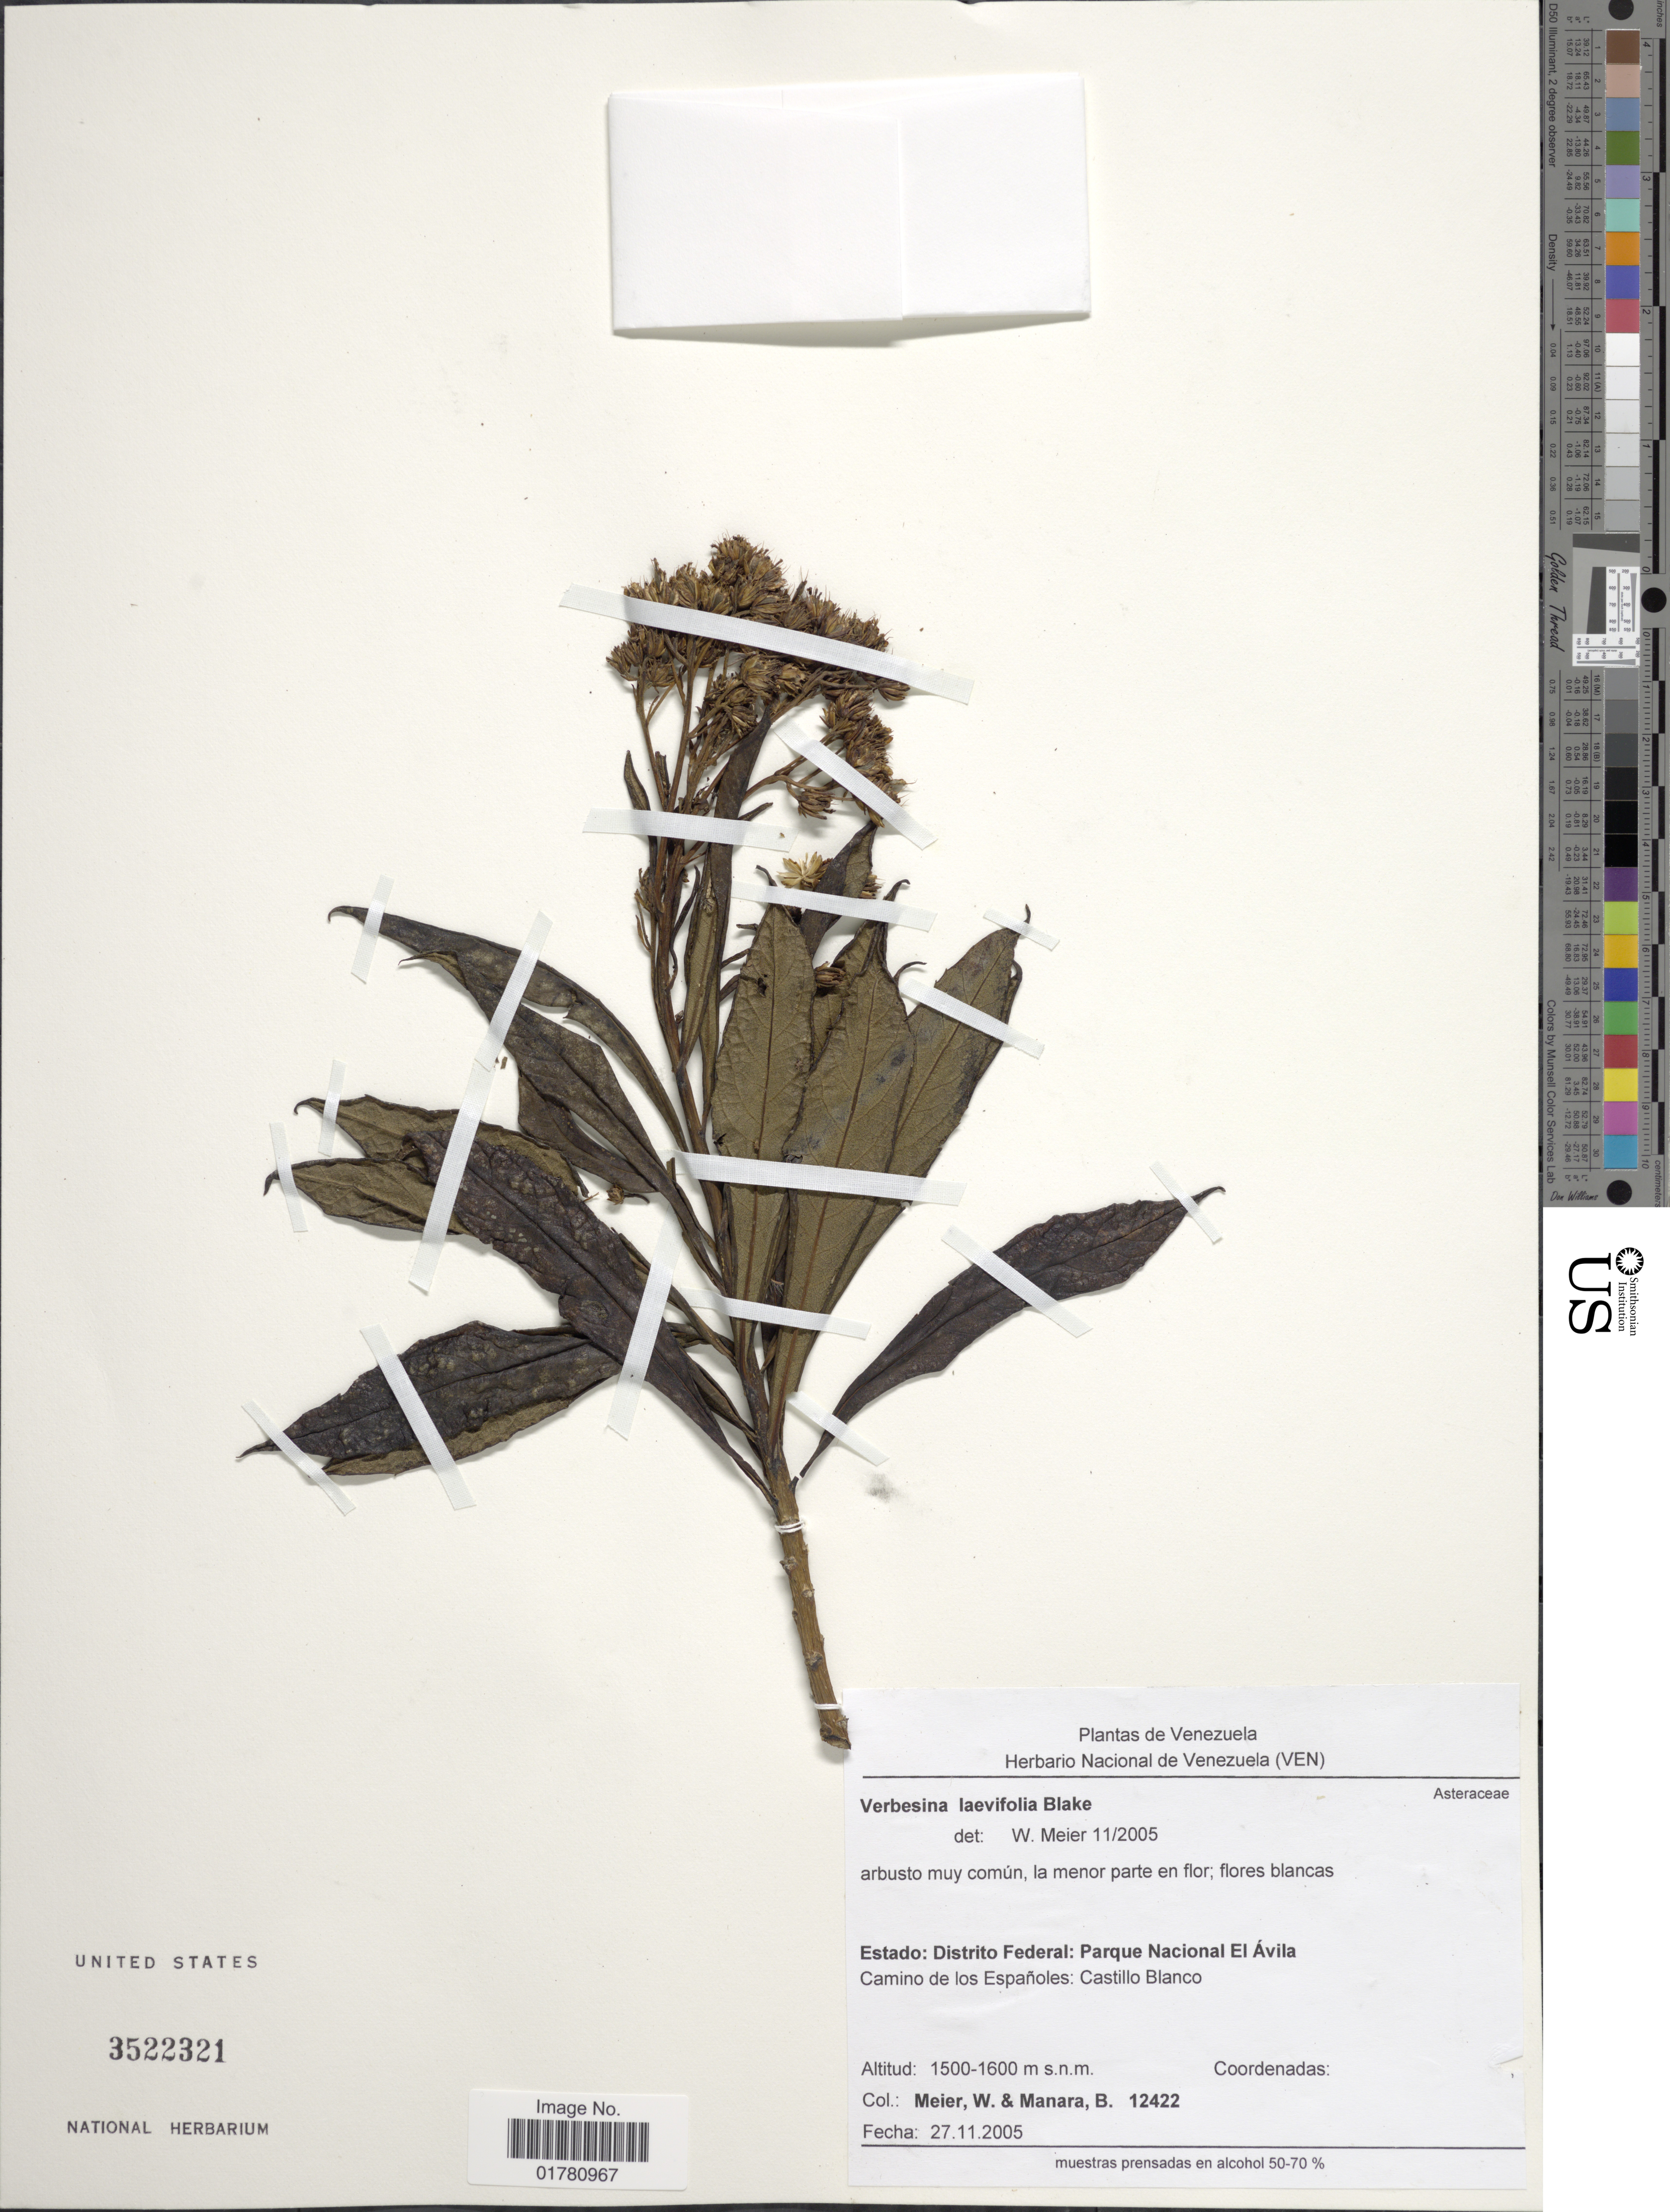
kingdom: Plantae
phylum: Tracheophyta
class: Magnoliopsida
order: Asterales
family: Asteraceae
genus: Verbesina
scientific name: Verbesina laevifolia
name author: S.F. Blake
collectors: W. Meier & B. Manara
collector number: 12422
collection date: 2005-11-27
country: Venezuela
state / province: Miranda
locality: Distrito Federal: Parque Nacional El Ávila Camino de los Españoles: Castillo Blanco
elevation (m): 1500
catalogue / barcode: US 3522321